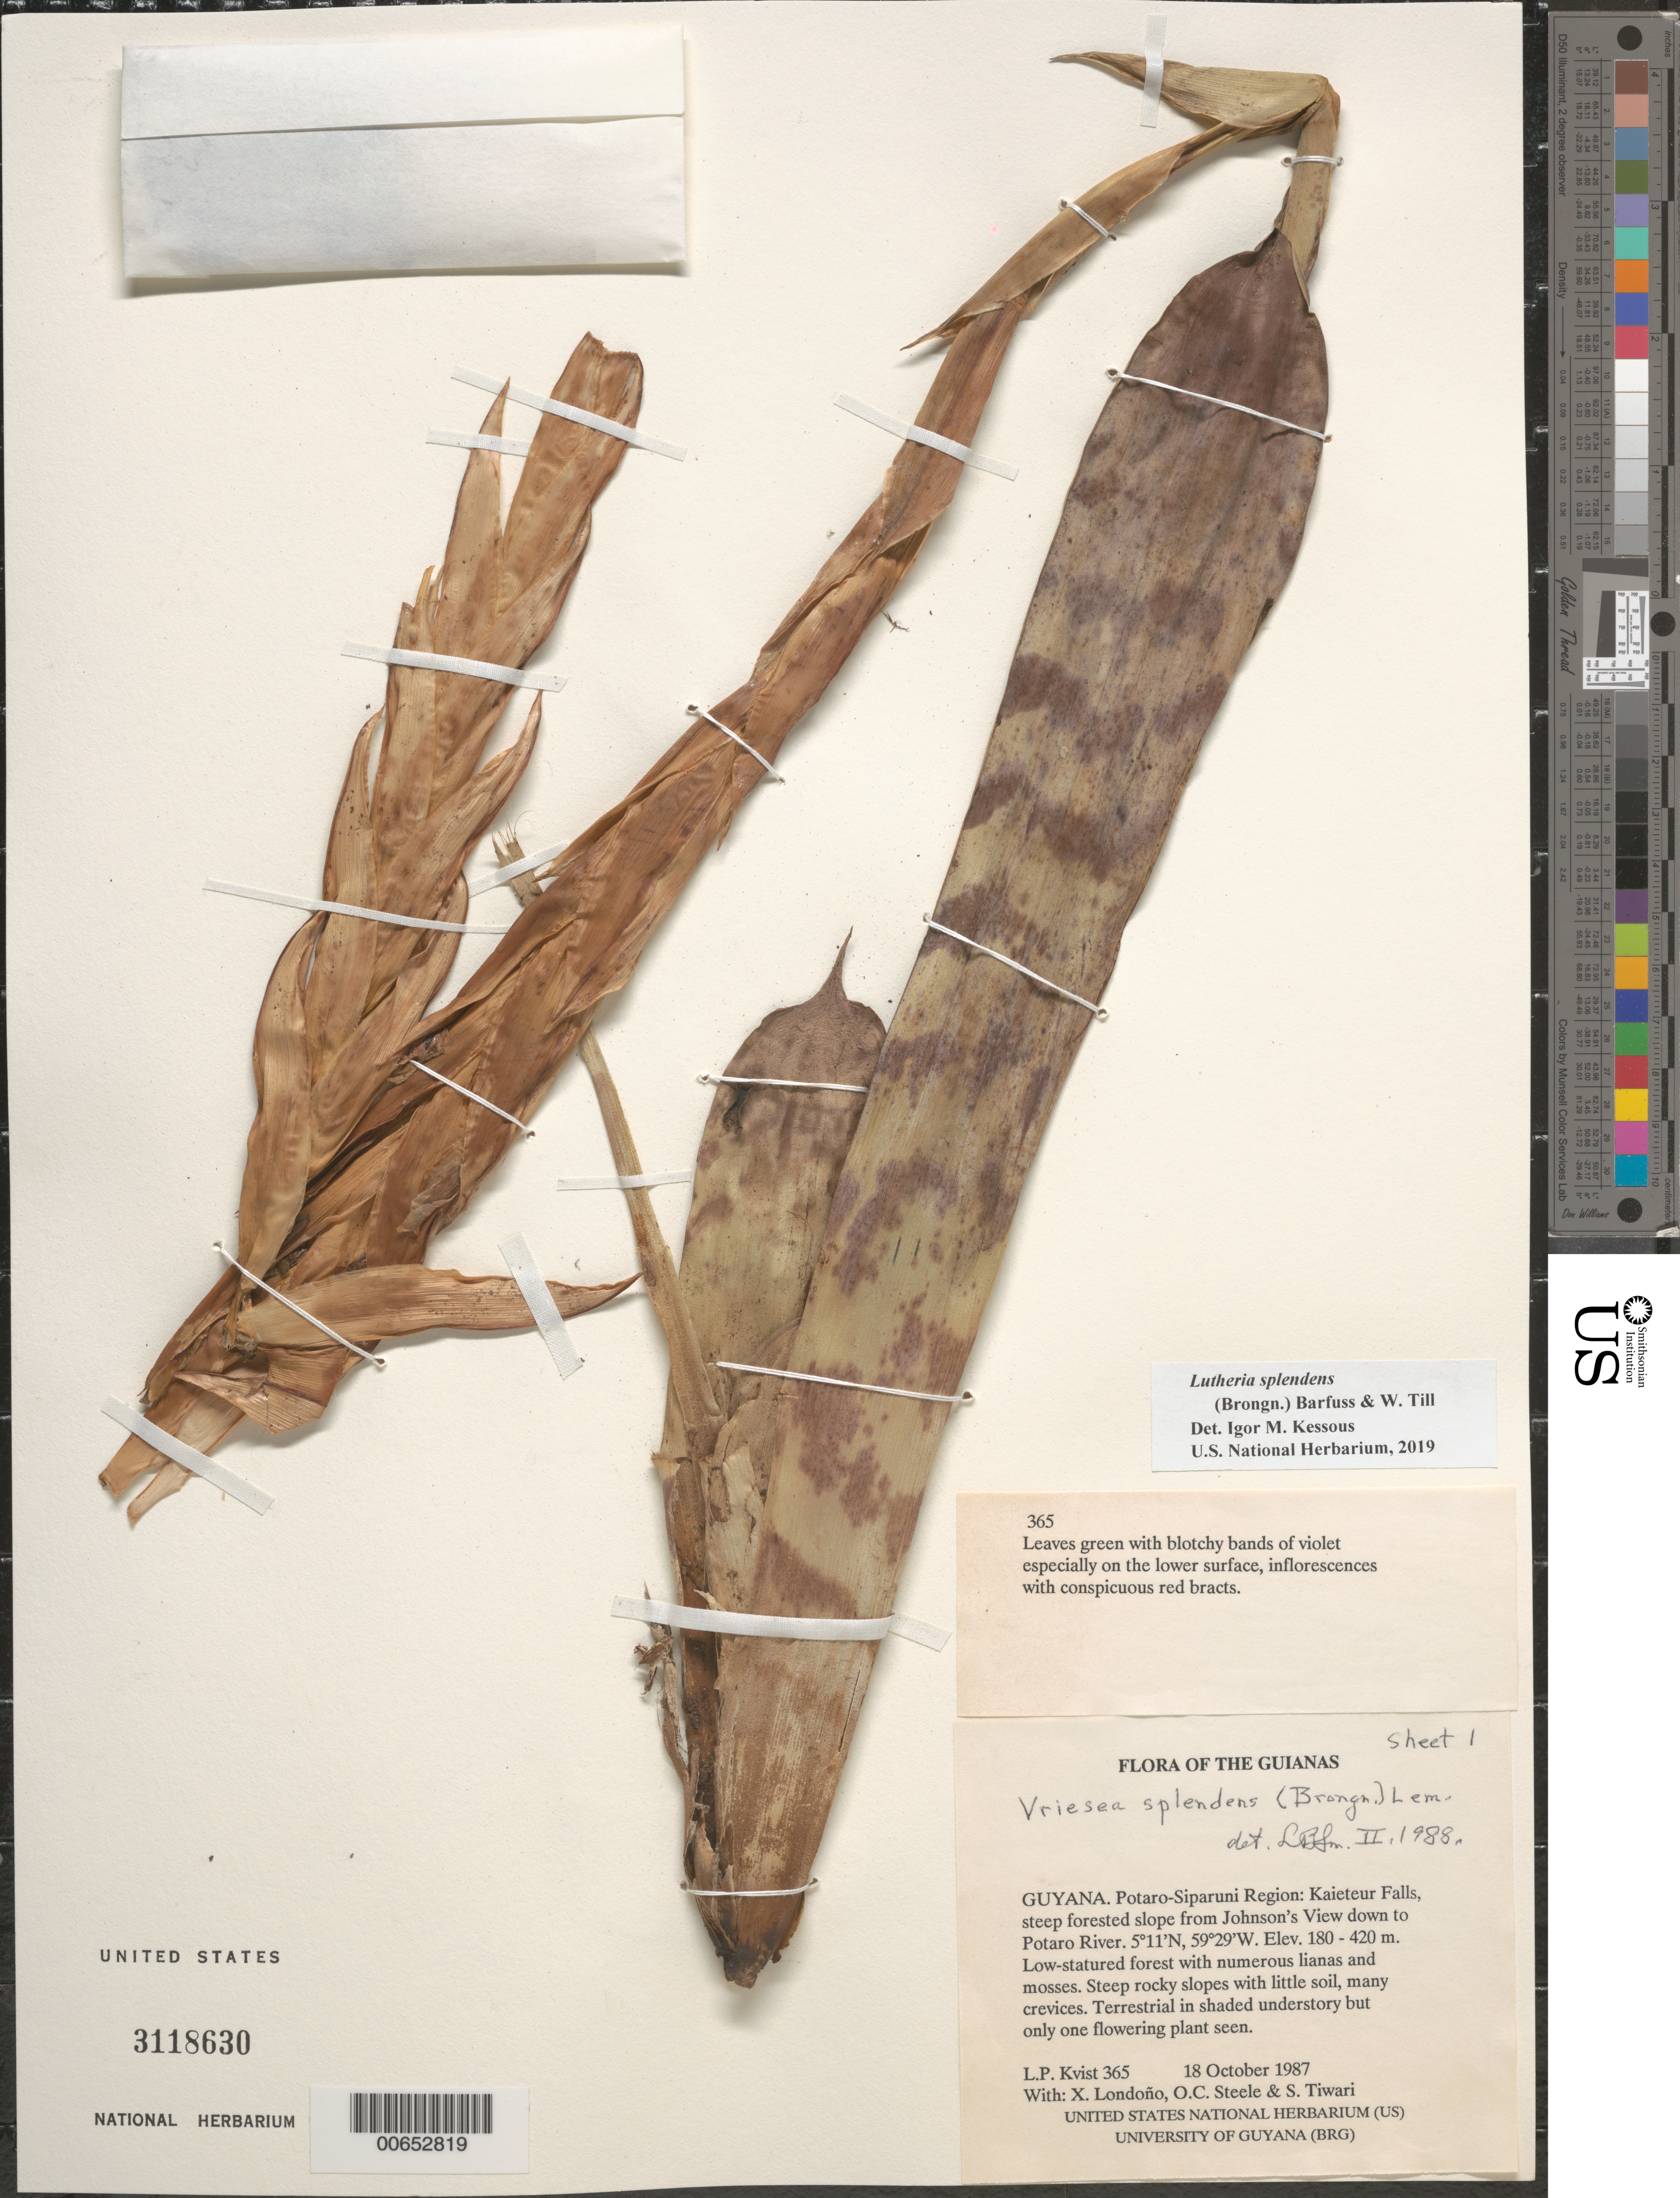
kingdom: Plantae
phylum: Tracheophyta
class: Liliopsida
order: Poales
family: Bromeliaceae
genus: Lutheria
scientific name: Lutheria splendens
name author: (Brongn.) W. Till & Barfuss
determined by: Kessous, Igor M.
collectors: L. P. Kvist, X. Londoño, O. C. Steele & S. Tiwari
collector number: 365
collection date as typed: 18 October 1987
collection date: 1987-10-18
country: Guyana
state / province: Potaro-Siparuni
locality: Kaieteur Falls, from Johnson's View down to Potaro River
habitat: Low-statured forest with numerous lianas and mosses. Steep rocky slopes with little soil, many crevices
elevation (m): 180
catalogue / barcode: US 3118630